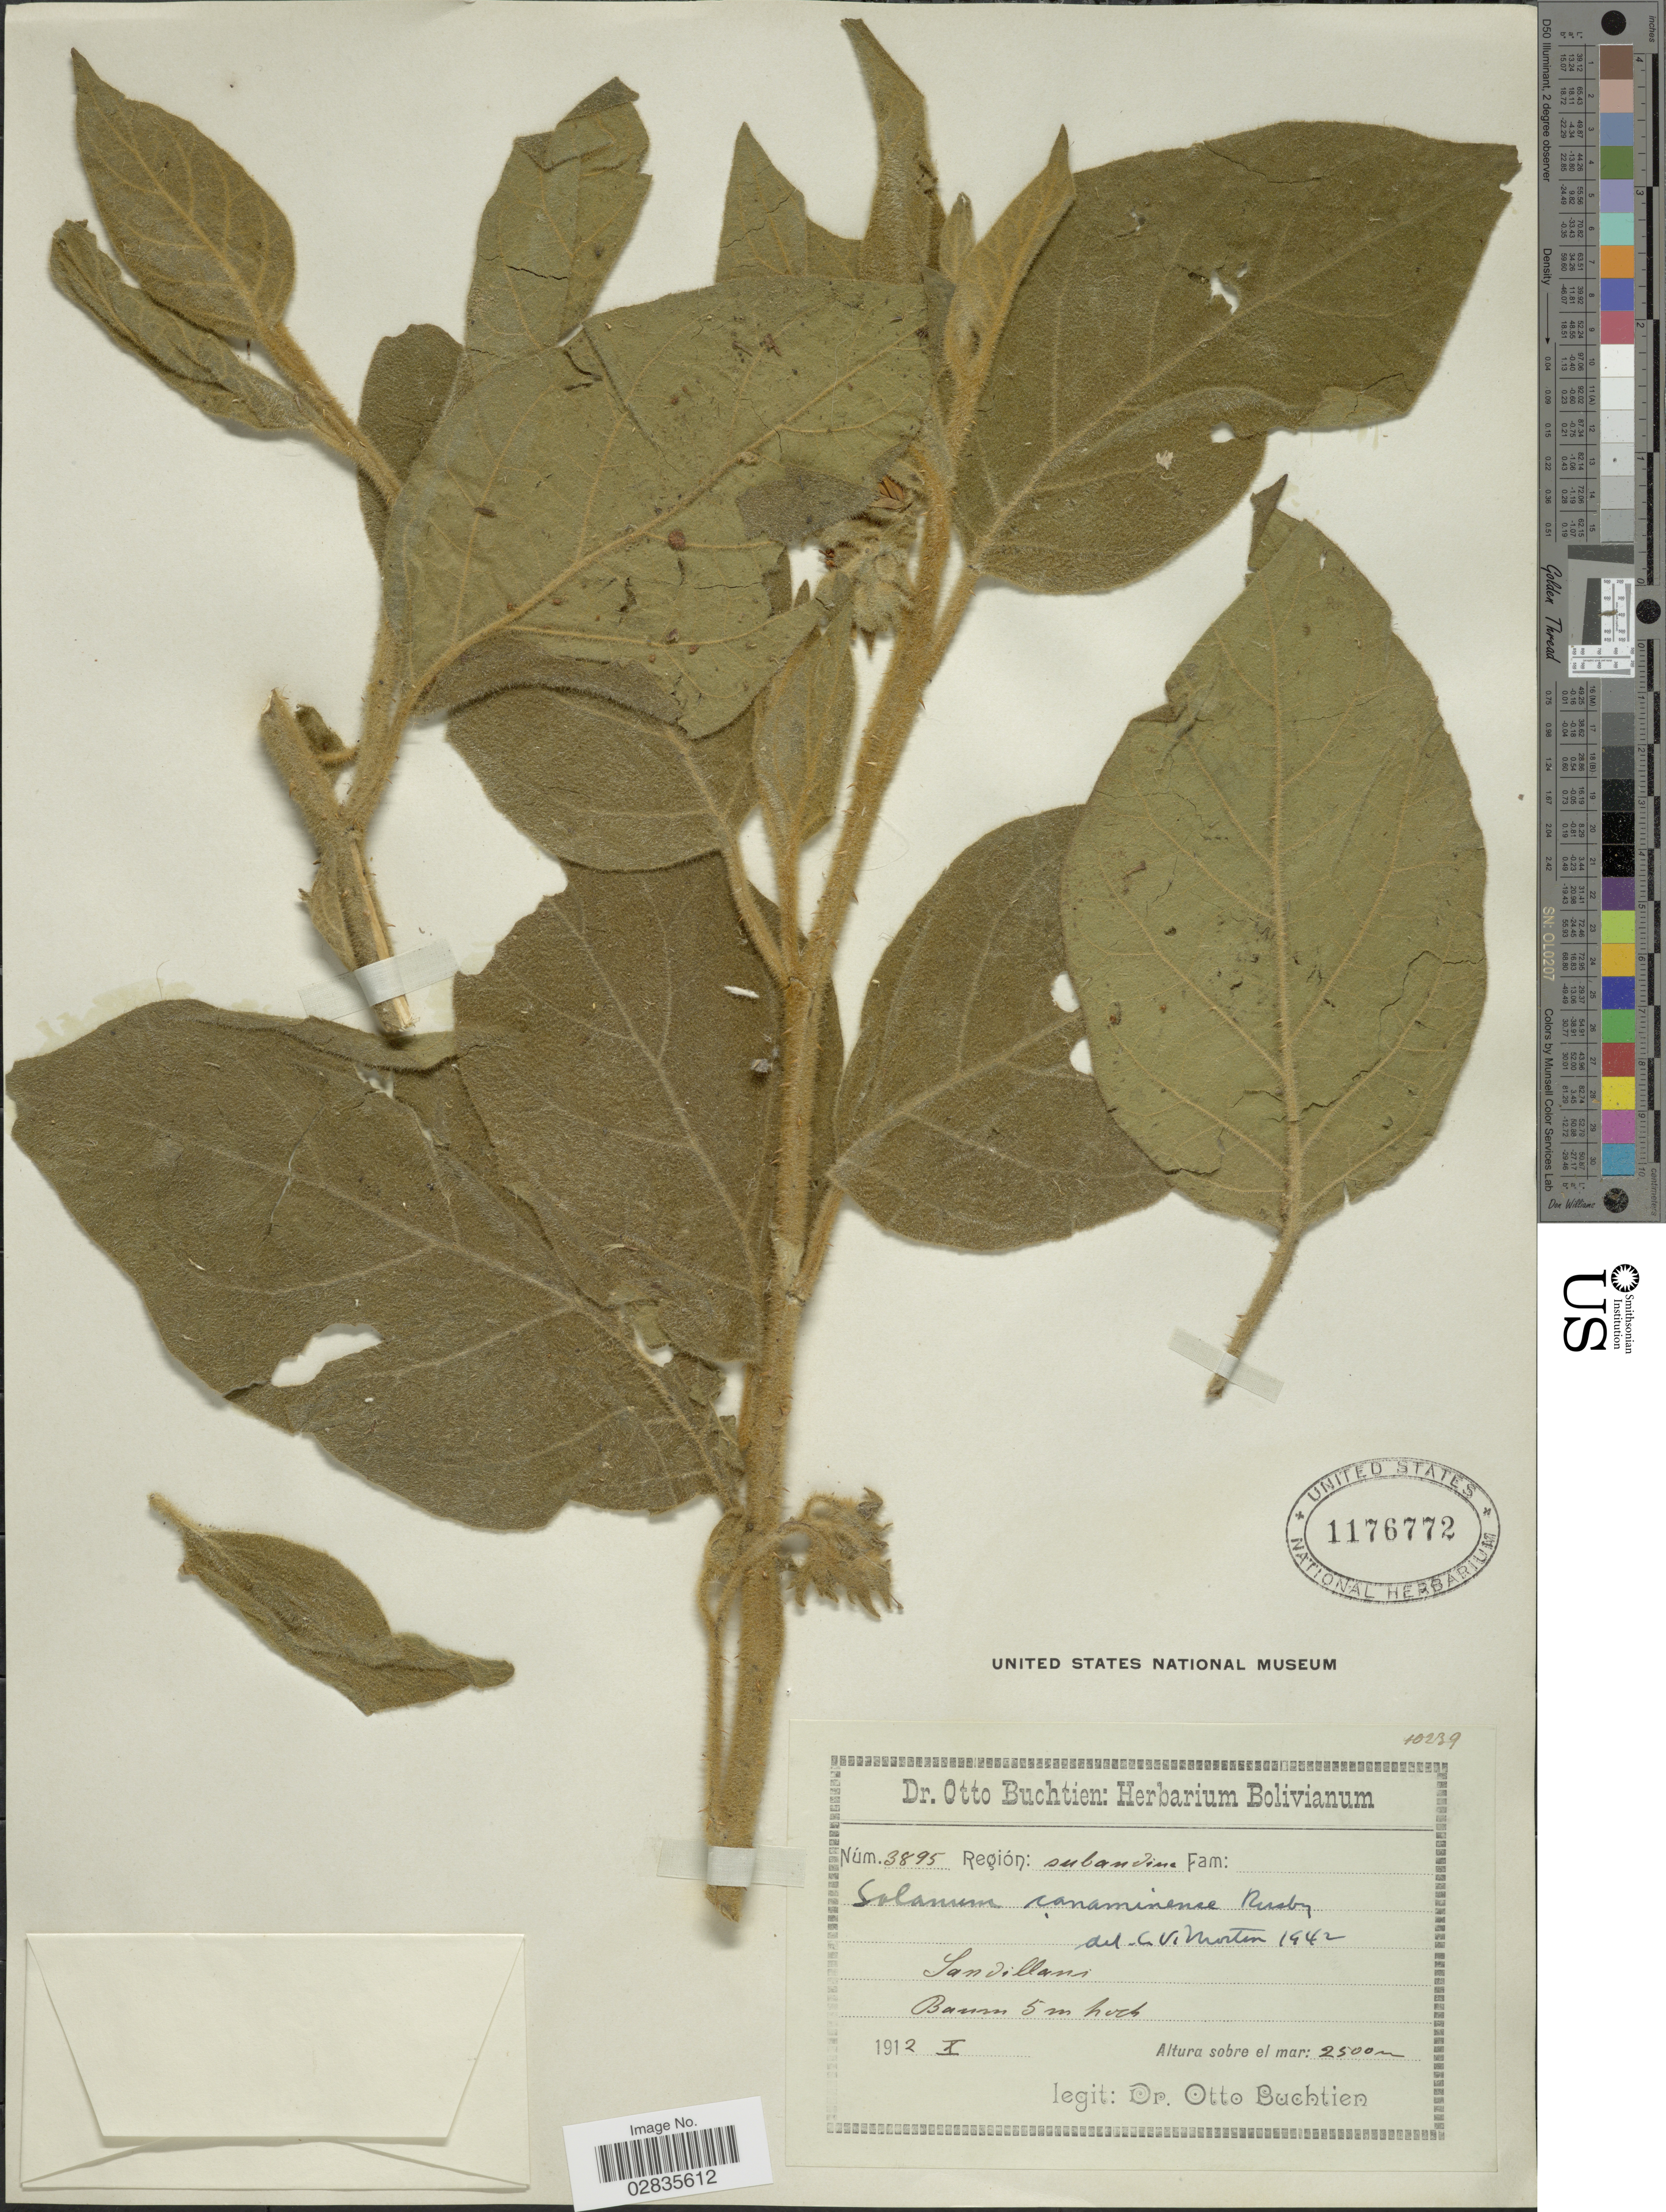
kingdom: Plantae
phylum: Tracheophyta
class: Magnoliopsida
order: Solanales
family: Solanaceae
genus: Solanum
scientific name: Solanum canaminense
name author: Rusby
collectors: O. Buchtien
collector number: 3895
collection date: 1912-10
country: Bolivia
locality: Sandillani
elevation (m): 2500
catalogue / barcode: US 1176772